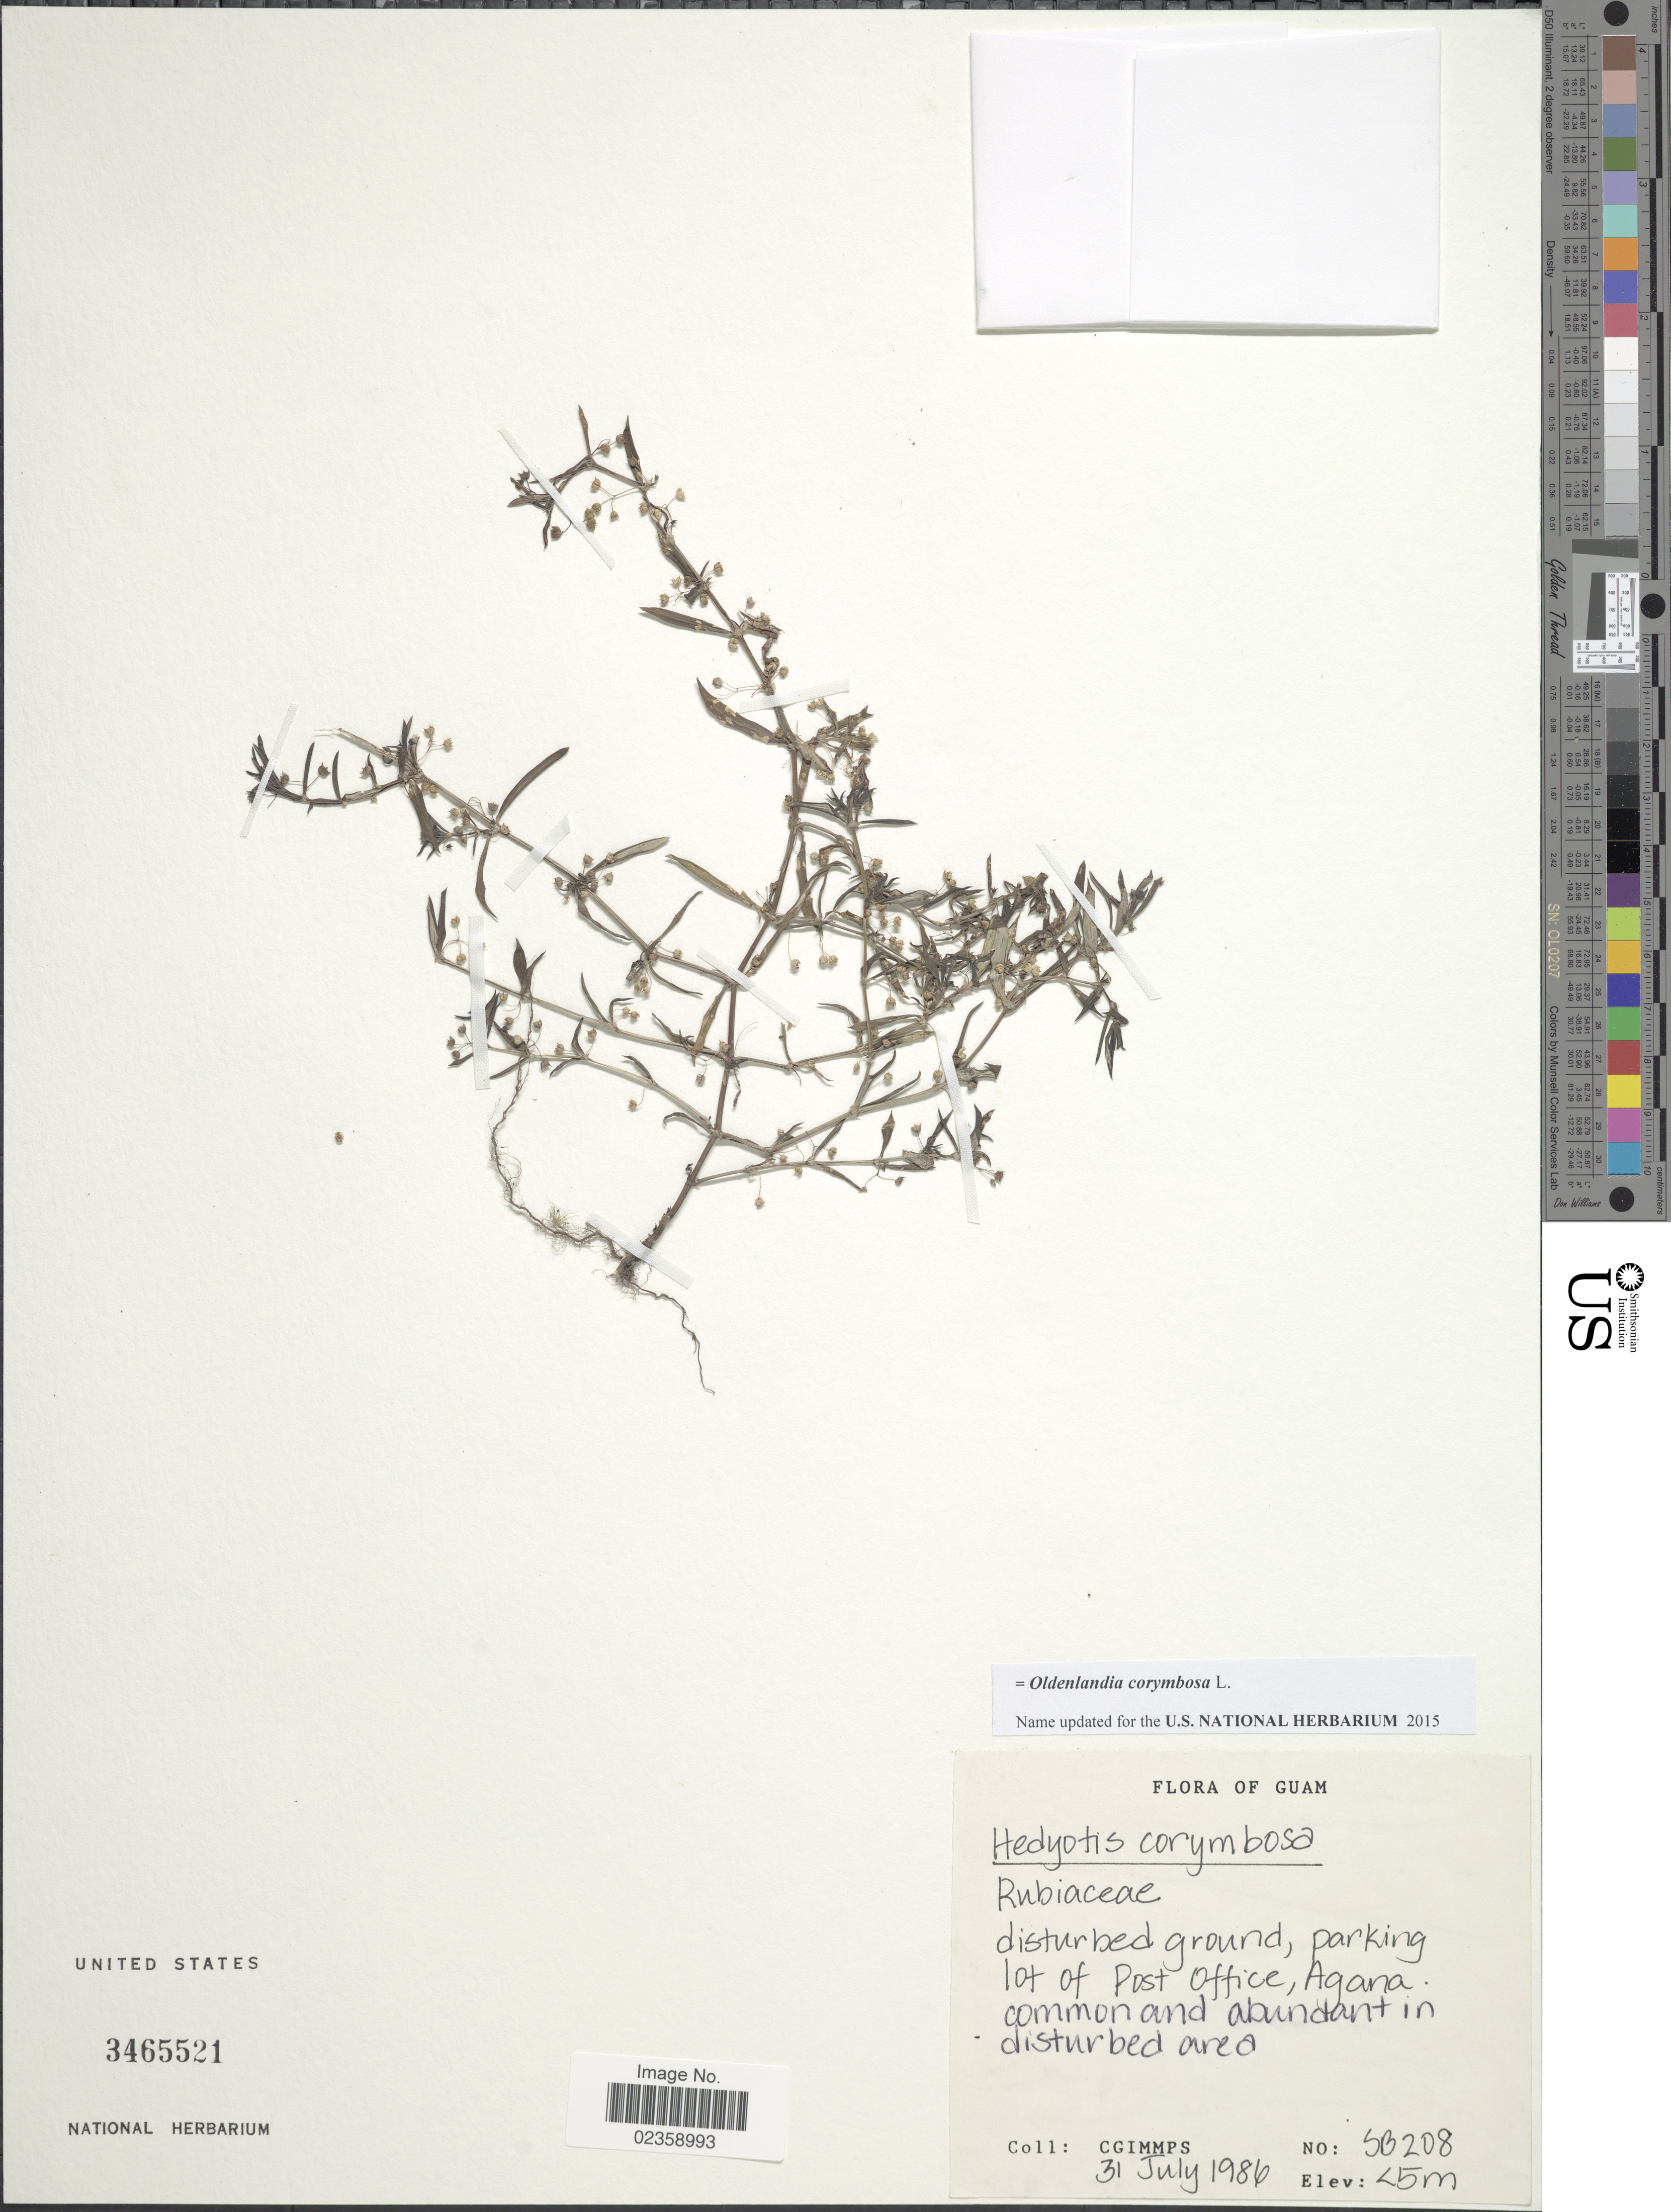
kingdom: Plantae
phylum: Tracheophyta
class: Magnoliopsida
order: Gentianales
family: Rubiaceae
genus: Oldenlandia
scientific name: Oldenlandia corymbosa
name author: L.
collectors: C. Gimmps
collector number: SB208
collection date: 1986-07-31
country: Guam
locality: Disturbed ground, parking lot of Post Office, Agana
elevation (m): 5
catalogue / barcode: US 3465521